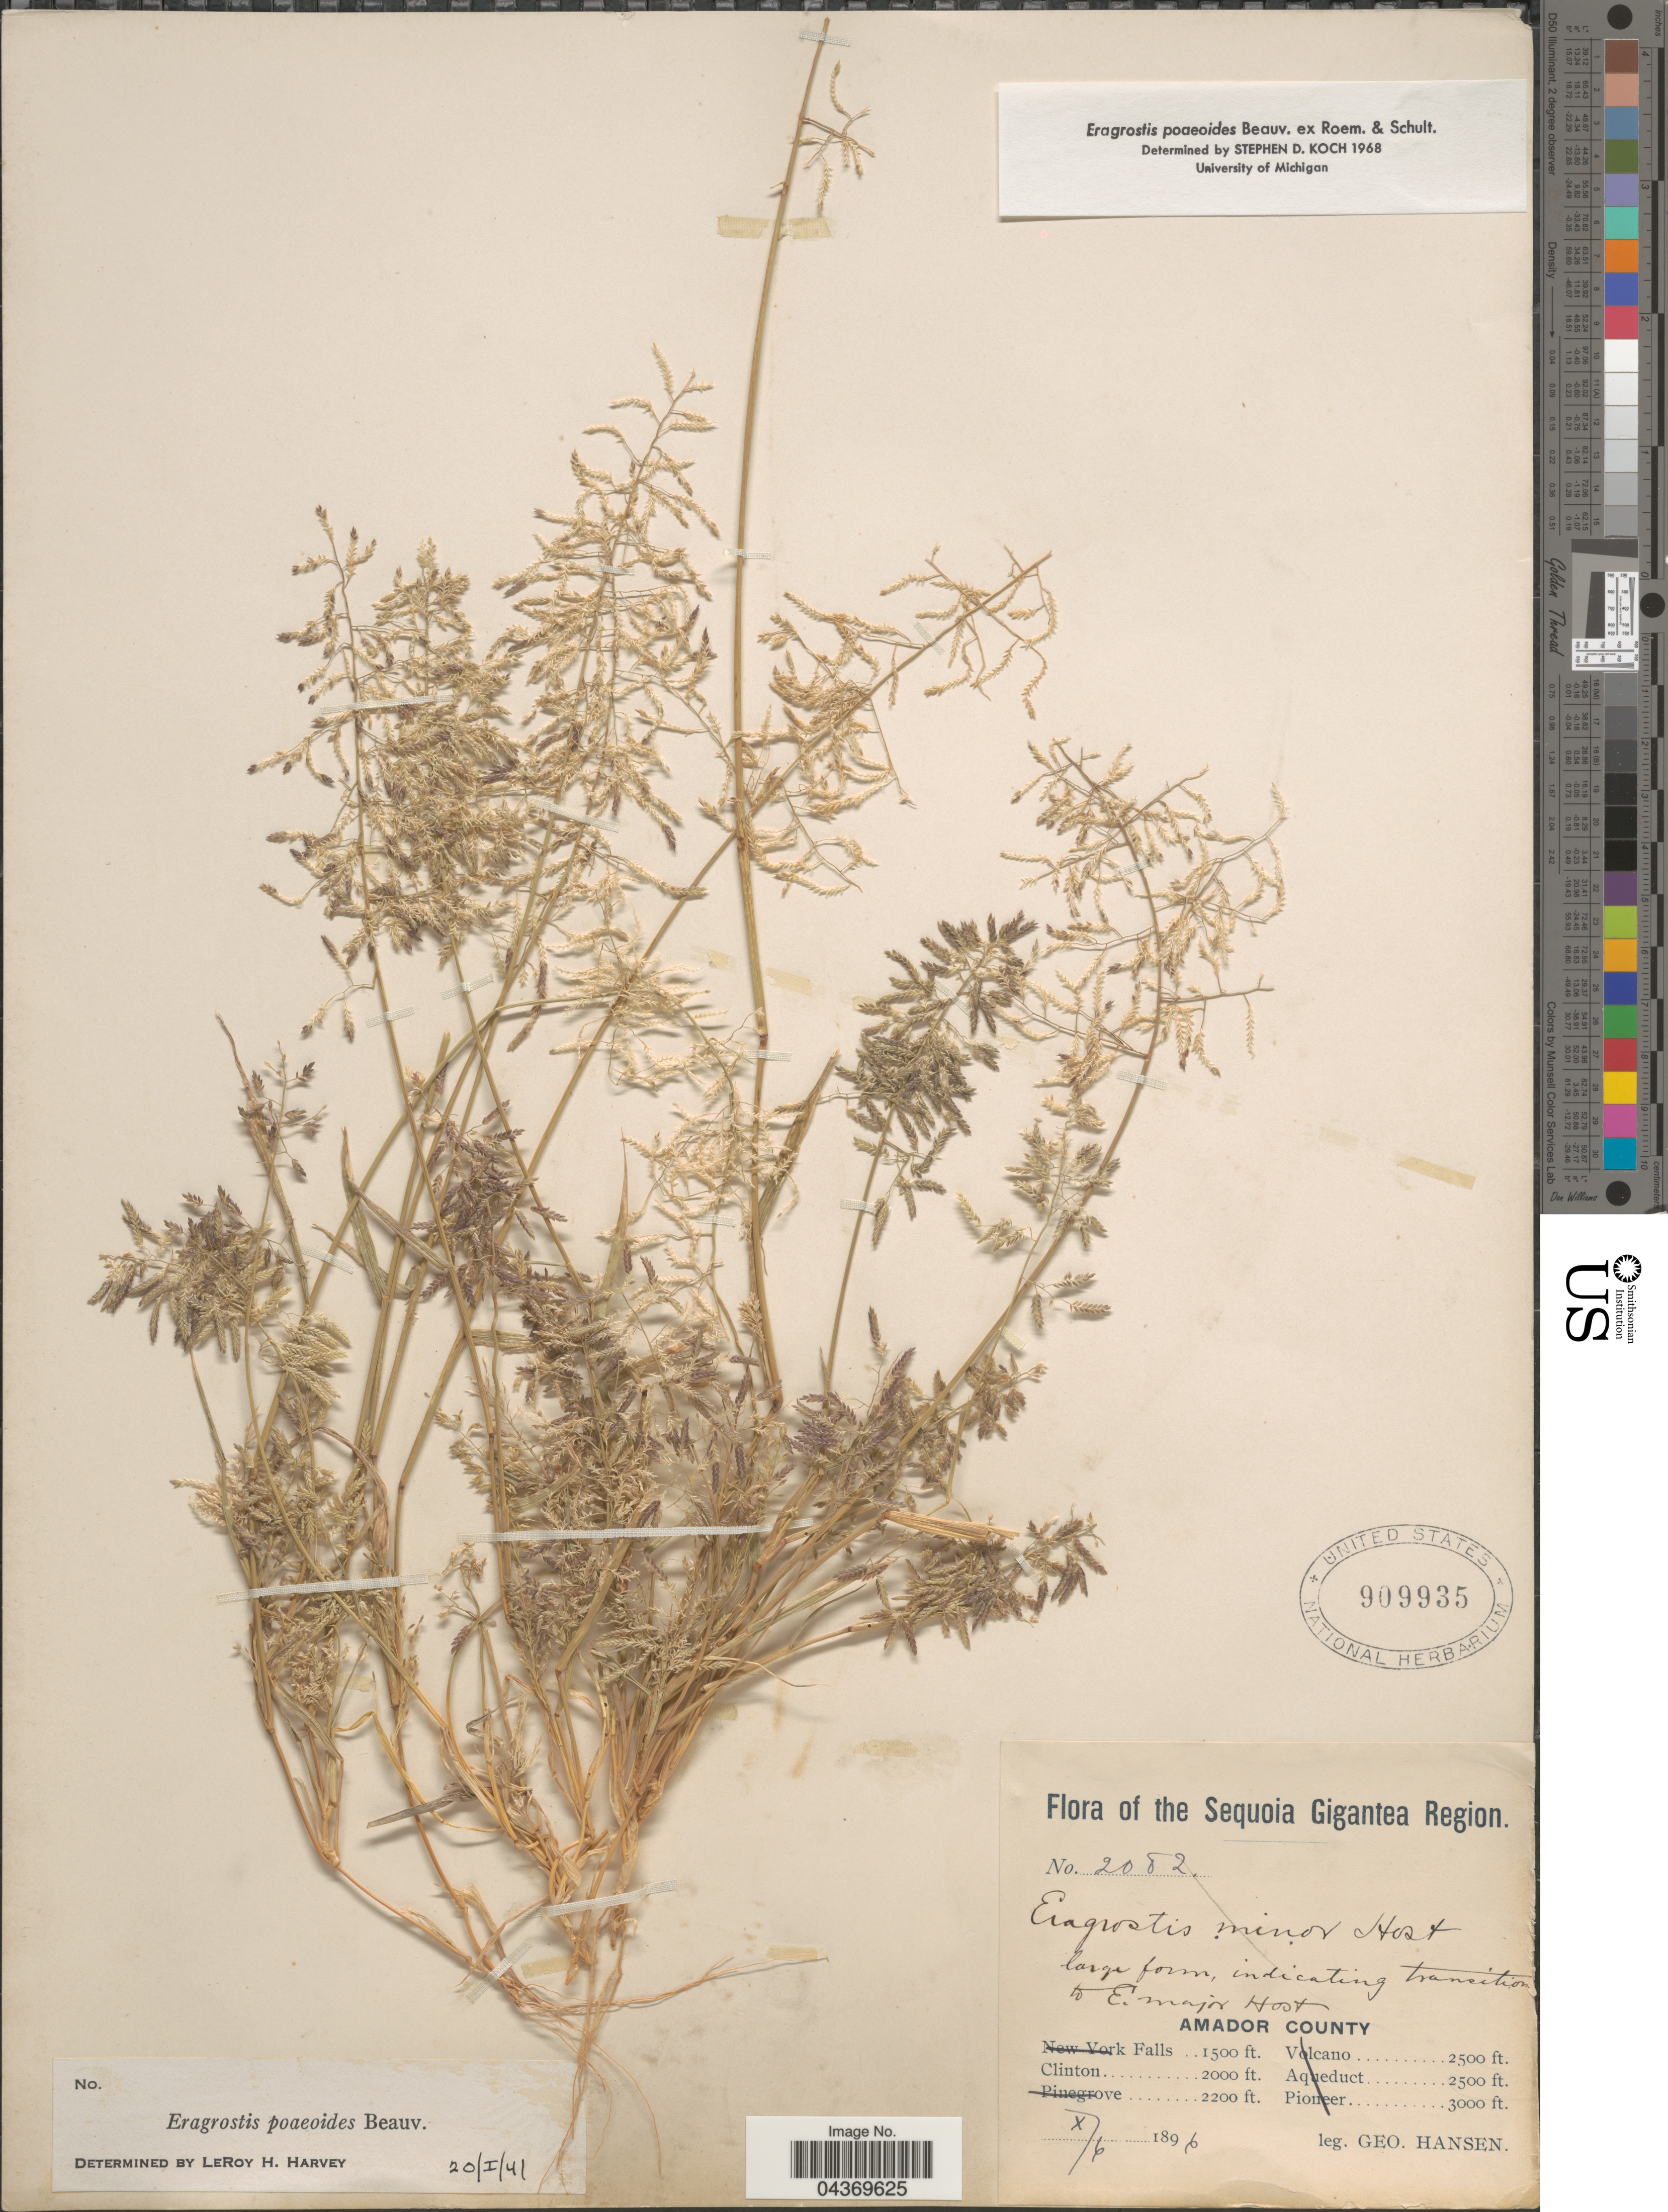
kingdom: Plantae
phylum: Tracheophyta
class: Liliopsida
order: Poales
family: Poaceae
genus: Eragrostis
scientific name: Eragrostis minor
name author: Host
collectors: G. Hansen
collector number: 2082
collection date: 1896-10-06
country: United States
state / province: California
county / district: Amador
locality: Sequoia Gigantea Region. Amador County. Clinton.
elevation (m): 610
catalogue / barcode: US 909935